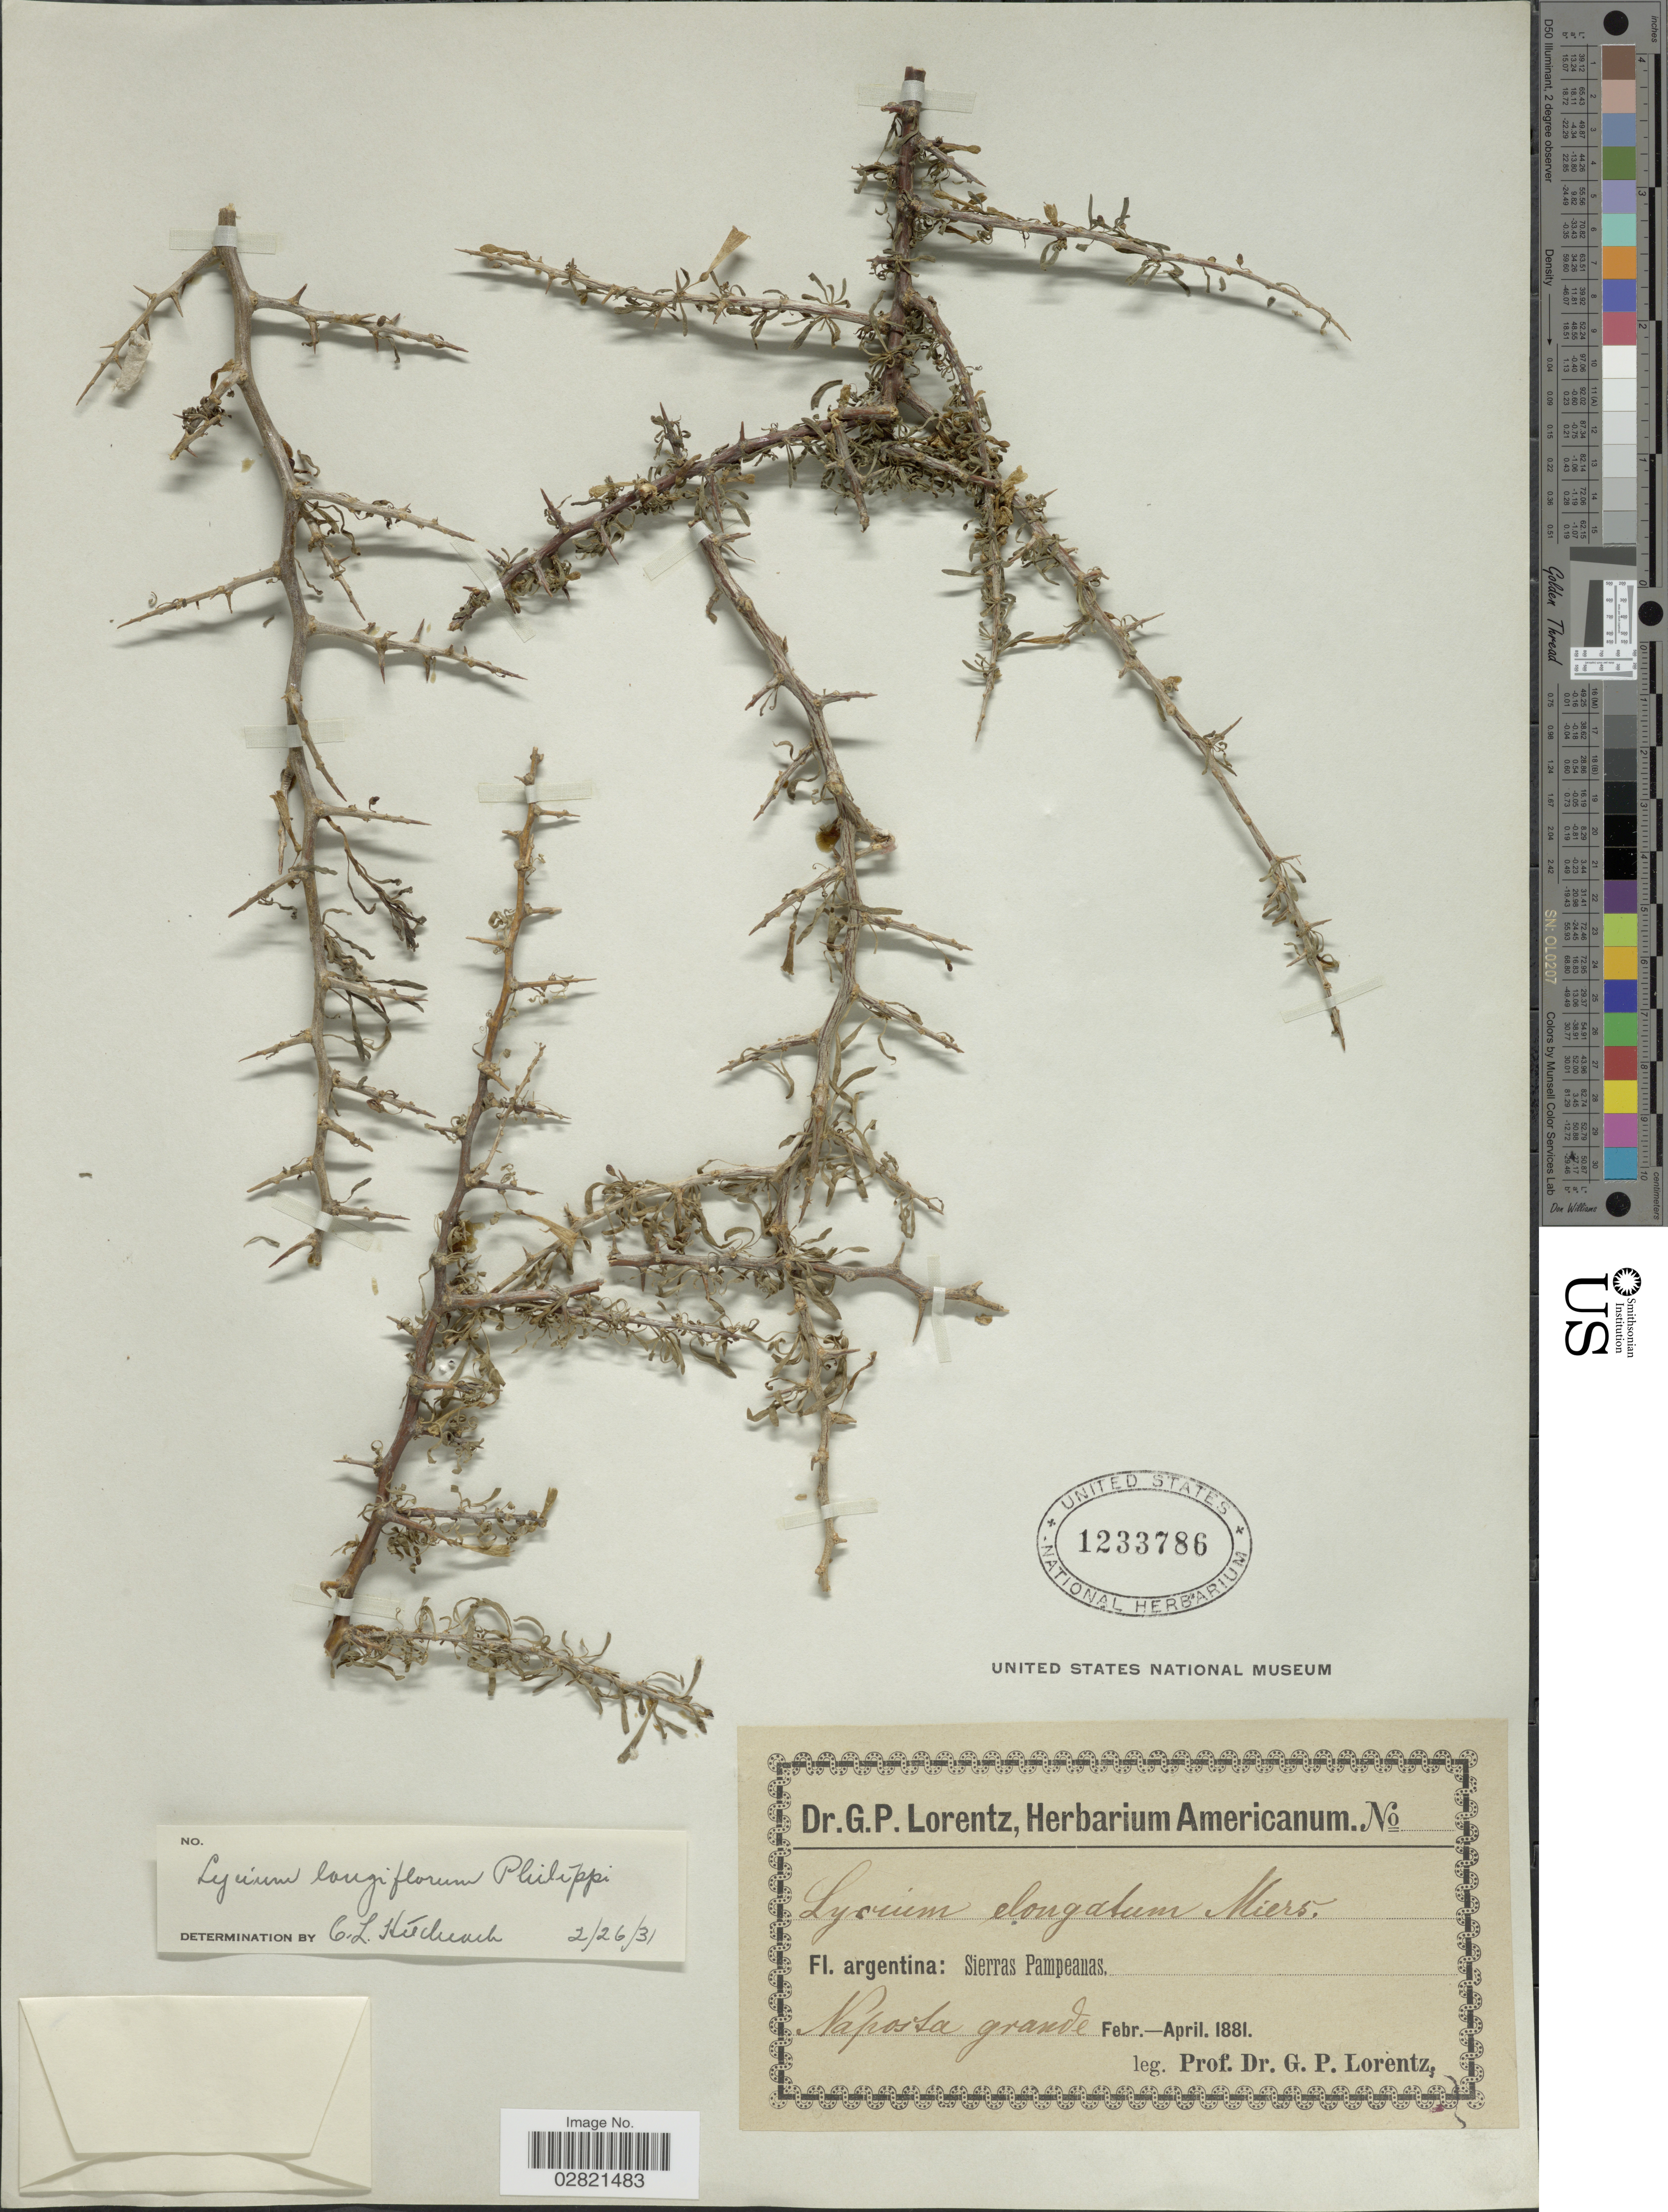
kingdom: Plantae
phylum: Tracheophyta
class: Magnoliopsida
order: Solanales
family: Solanaceae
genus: Lycium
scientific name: Lycium gilliesianum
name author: Miers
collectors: P. G. Lorentz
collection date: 1881-02/1881-04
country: Argentina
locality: Sierras Pampeanas. Naposta grande.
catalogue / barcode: US 1233786